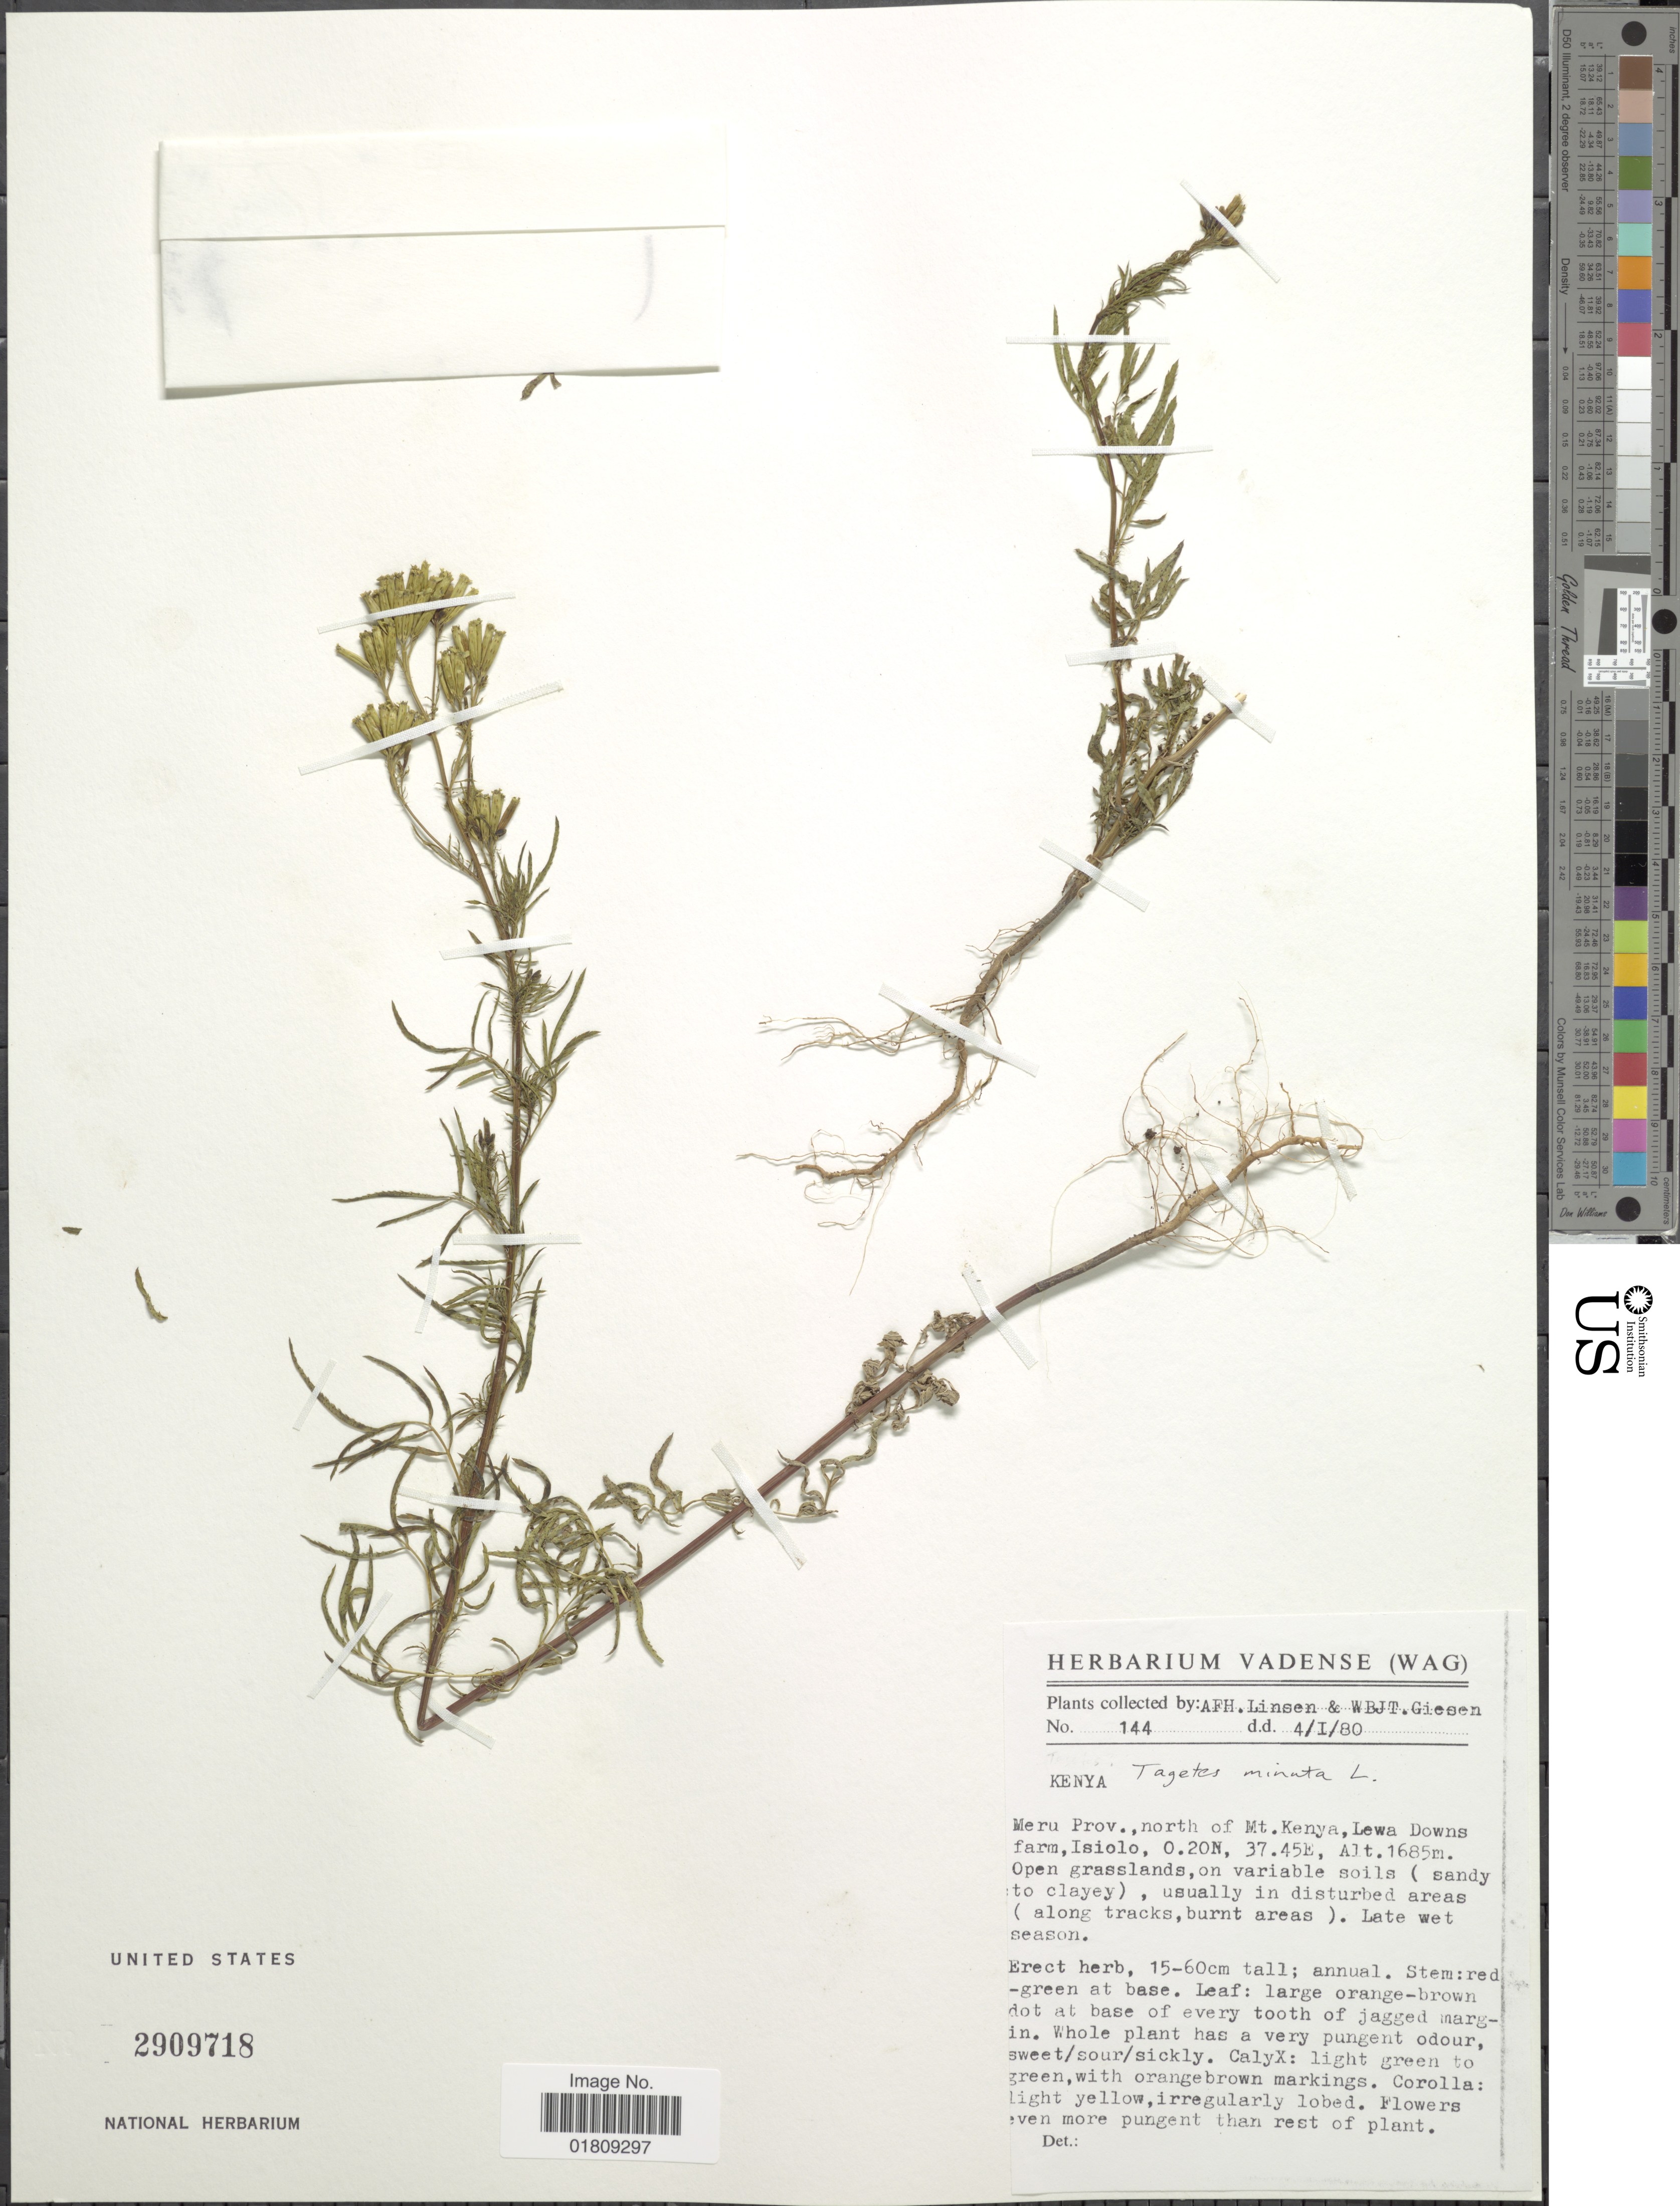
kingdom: Plantae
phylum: Tracheophyta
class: Magnoliopsida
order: Asterales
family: Asteraceae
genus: Tagetes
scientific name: Tagetes minuta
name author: L.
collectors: A. Linsen & W. Giesen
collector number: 144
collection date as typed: Transcribed d/m/y: 4/1/80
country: Kenya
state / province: Meru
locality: North of Mt. Kenya, Lewa Downs farm, Isiolo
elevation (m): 1685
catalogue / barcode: US 2909718